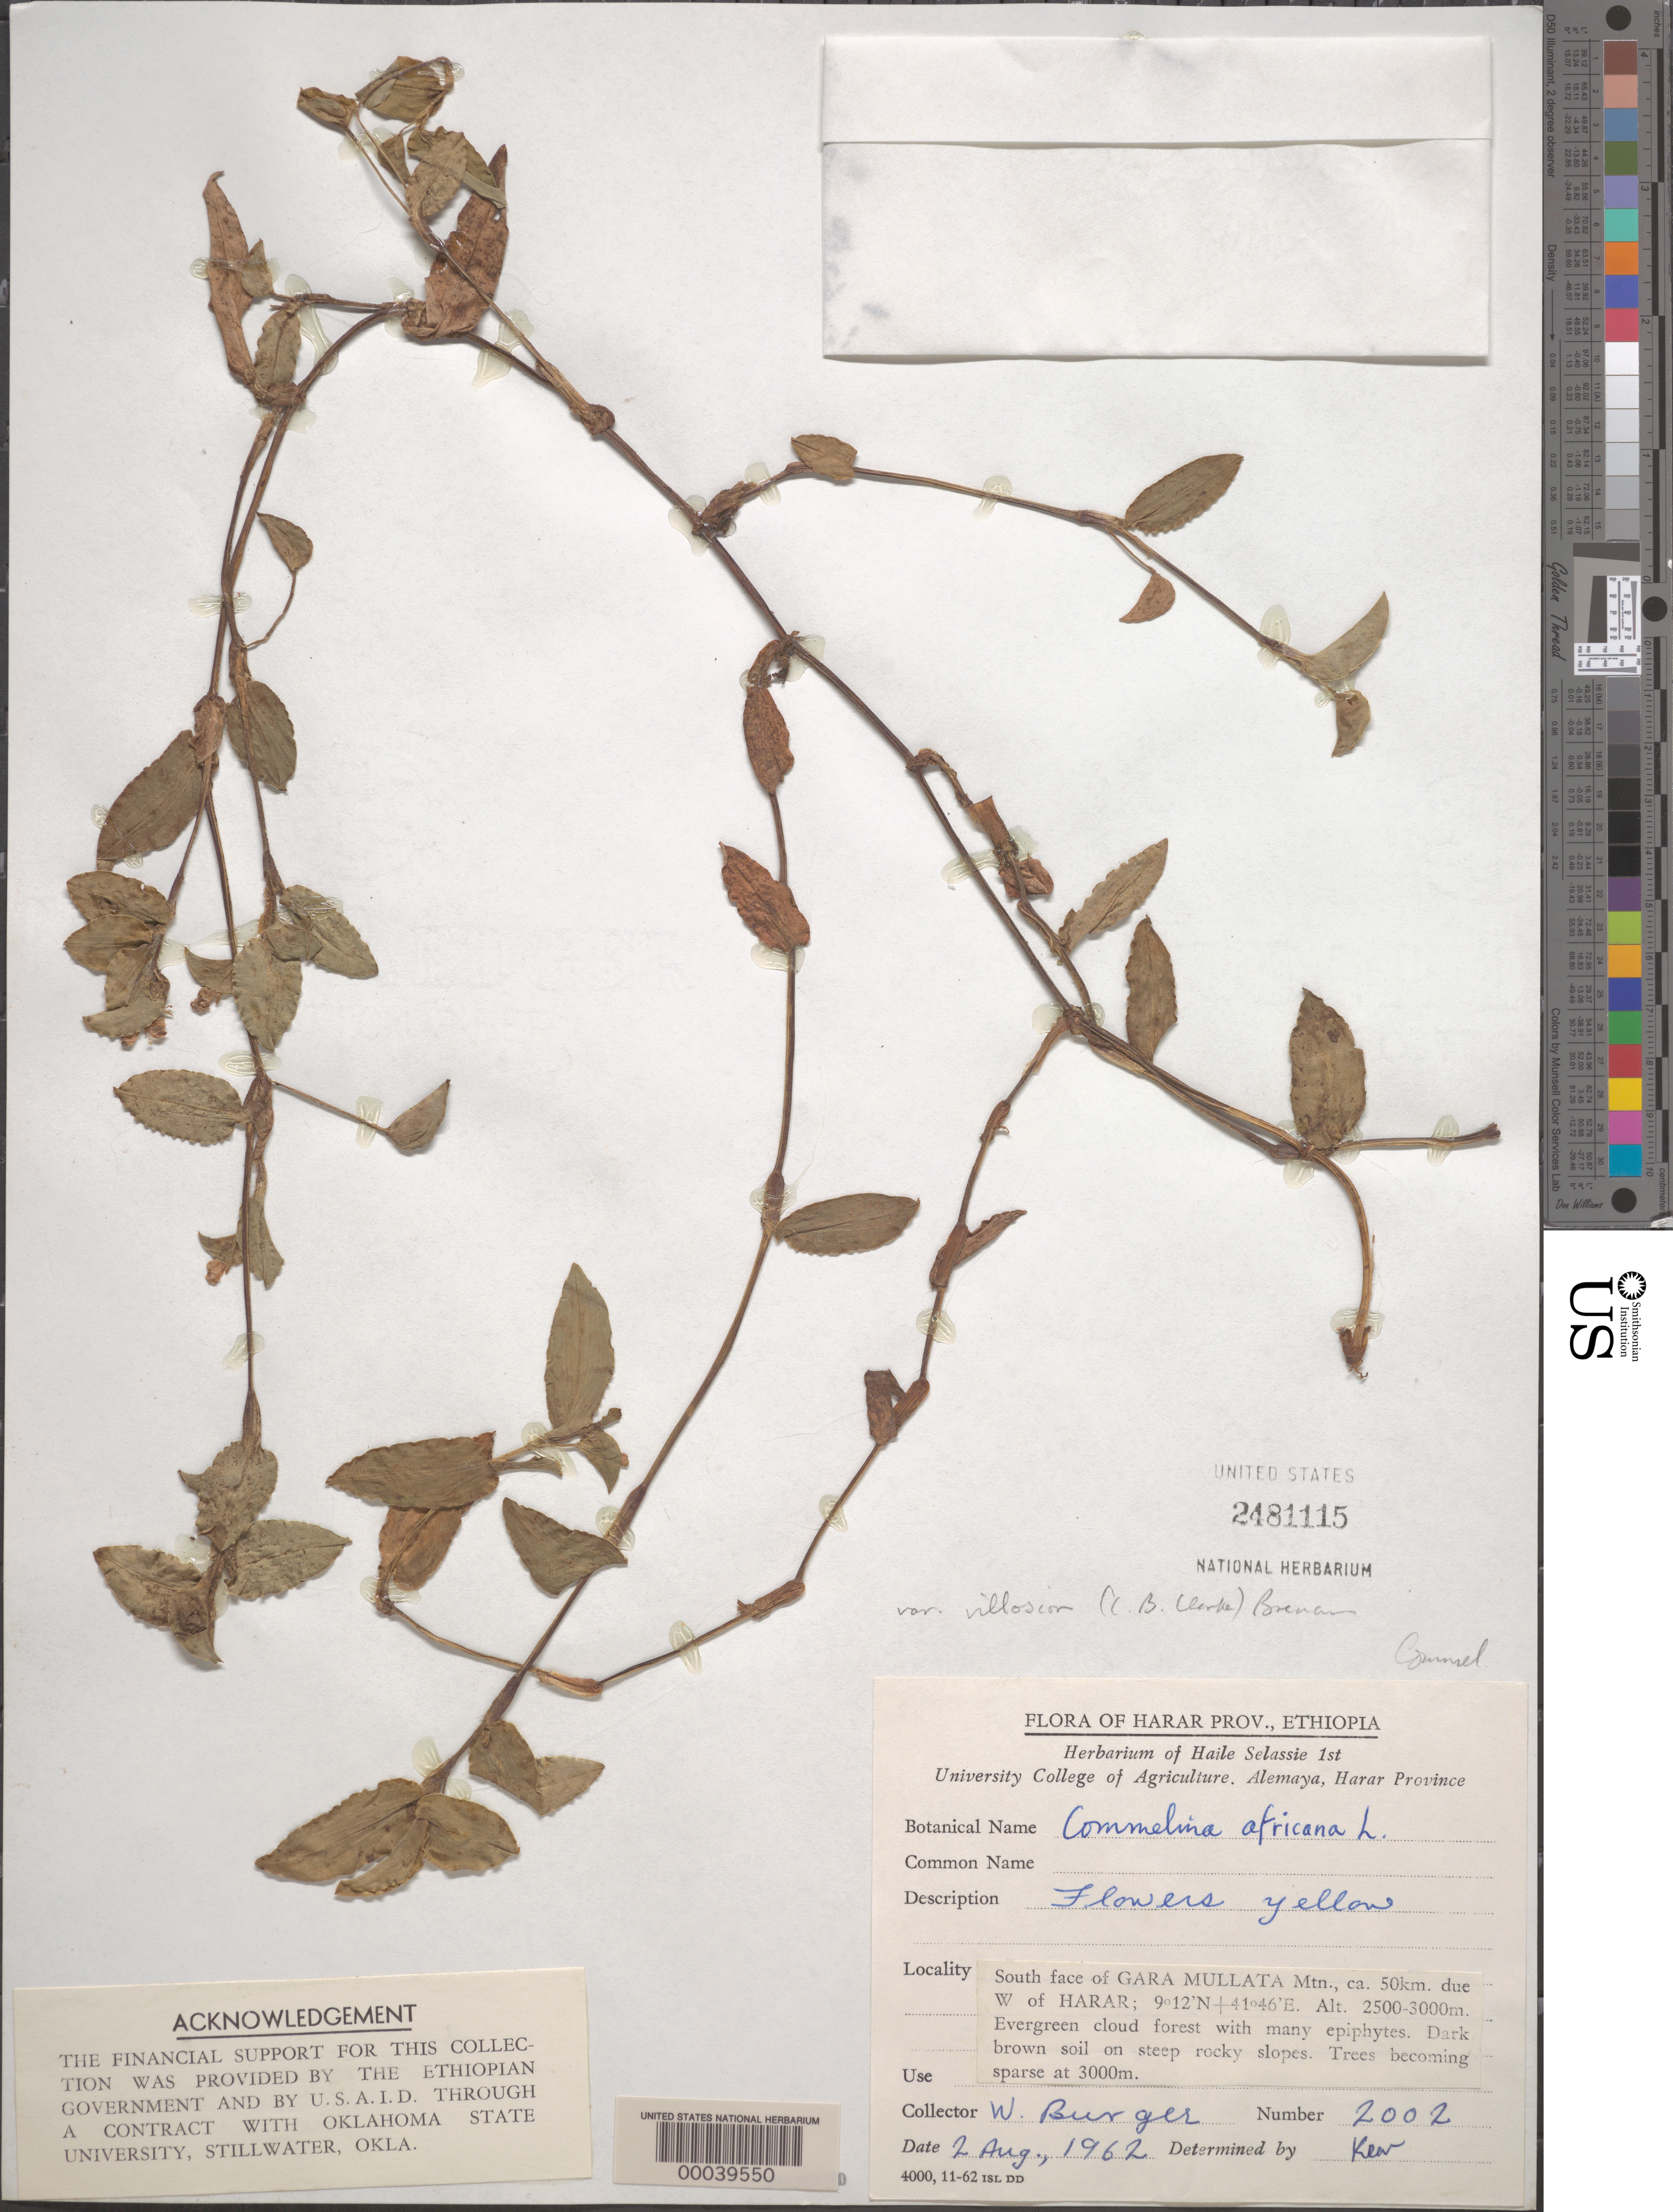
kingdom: Plantae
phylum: Tracheophyta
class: Liliopsida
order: Commelinales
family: Commelinaceae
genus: Commelina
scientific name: Commelina africana var. villosior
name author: (C.B. Clarke) Brenan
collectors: W. Burger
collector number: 2002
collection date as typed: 02 Aug 1962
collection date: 1962-08-02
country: Ethiopia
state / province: Harari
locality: Gara mullata mountain, w of harrar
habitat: Evergreen cloud forest, dark brown soil on steep slopes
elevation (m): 2500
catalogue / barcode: US 2481115